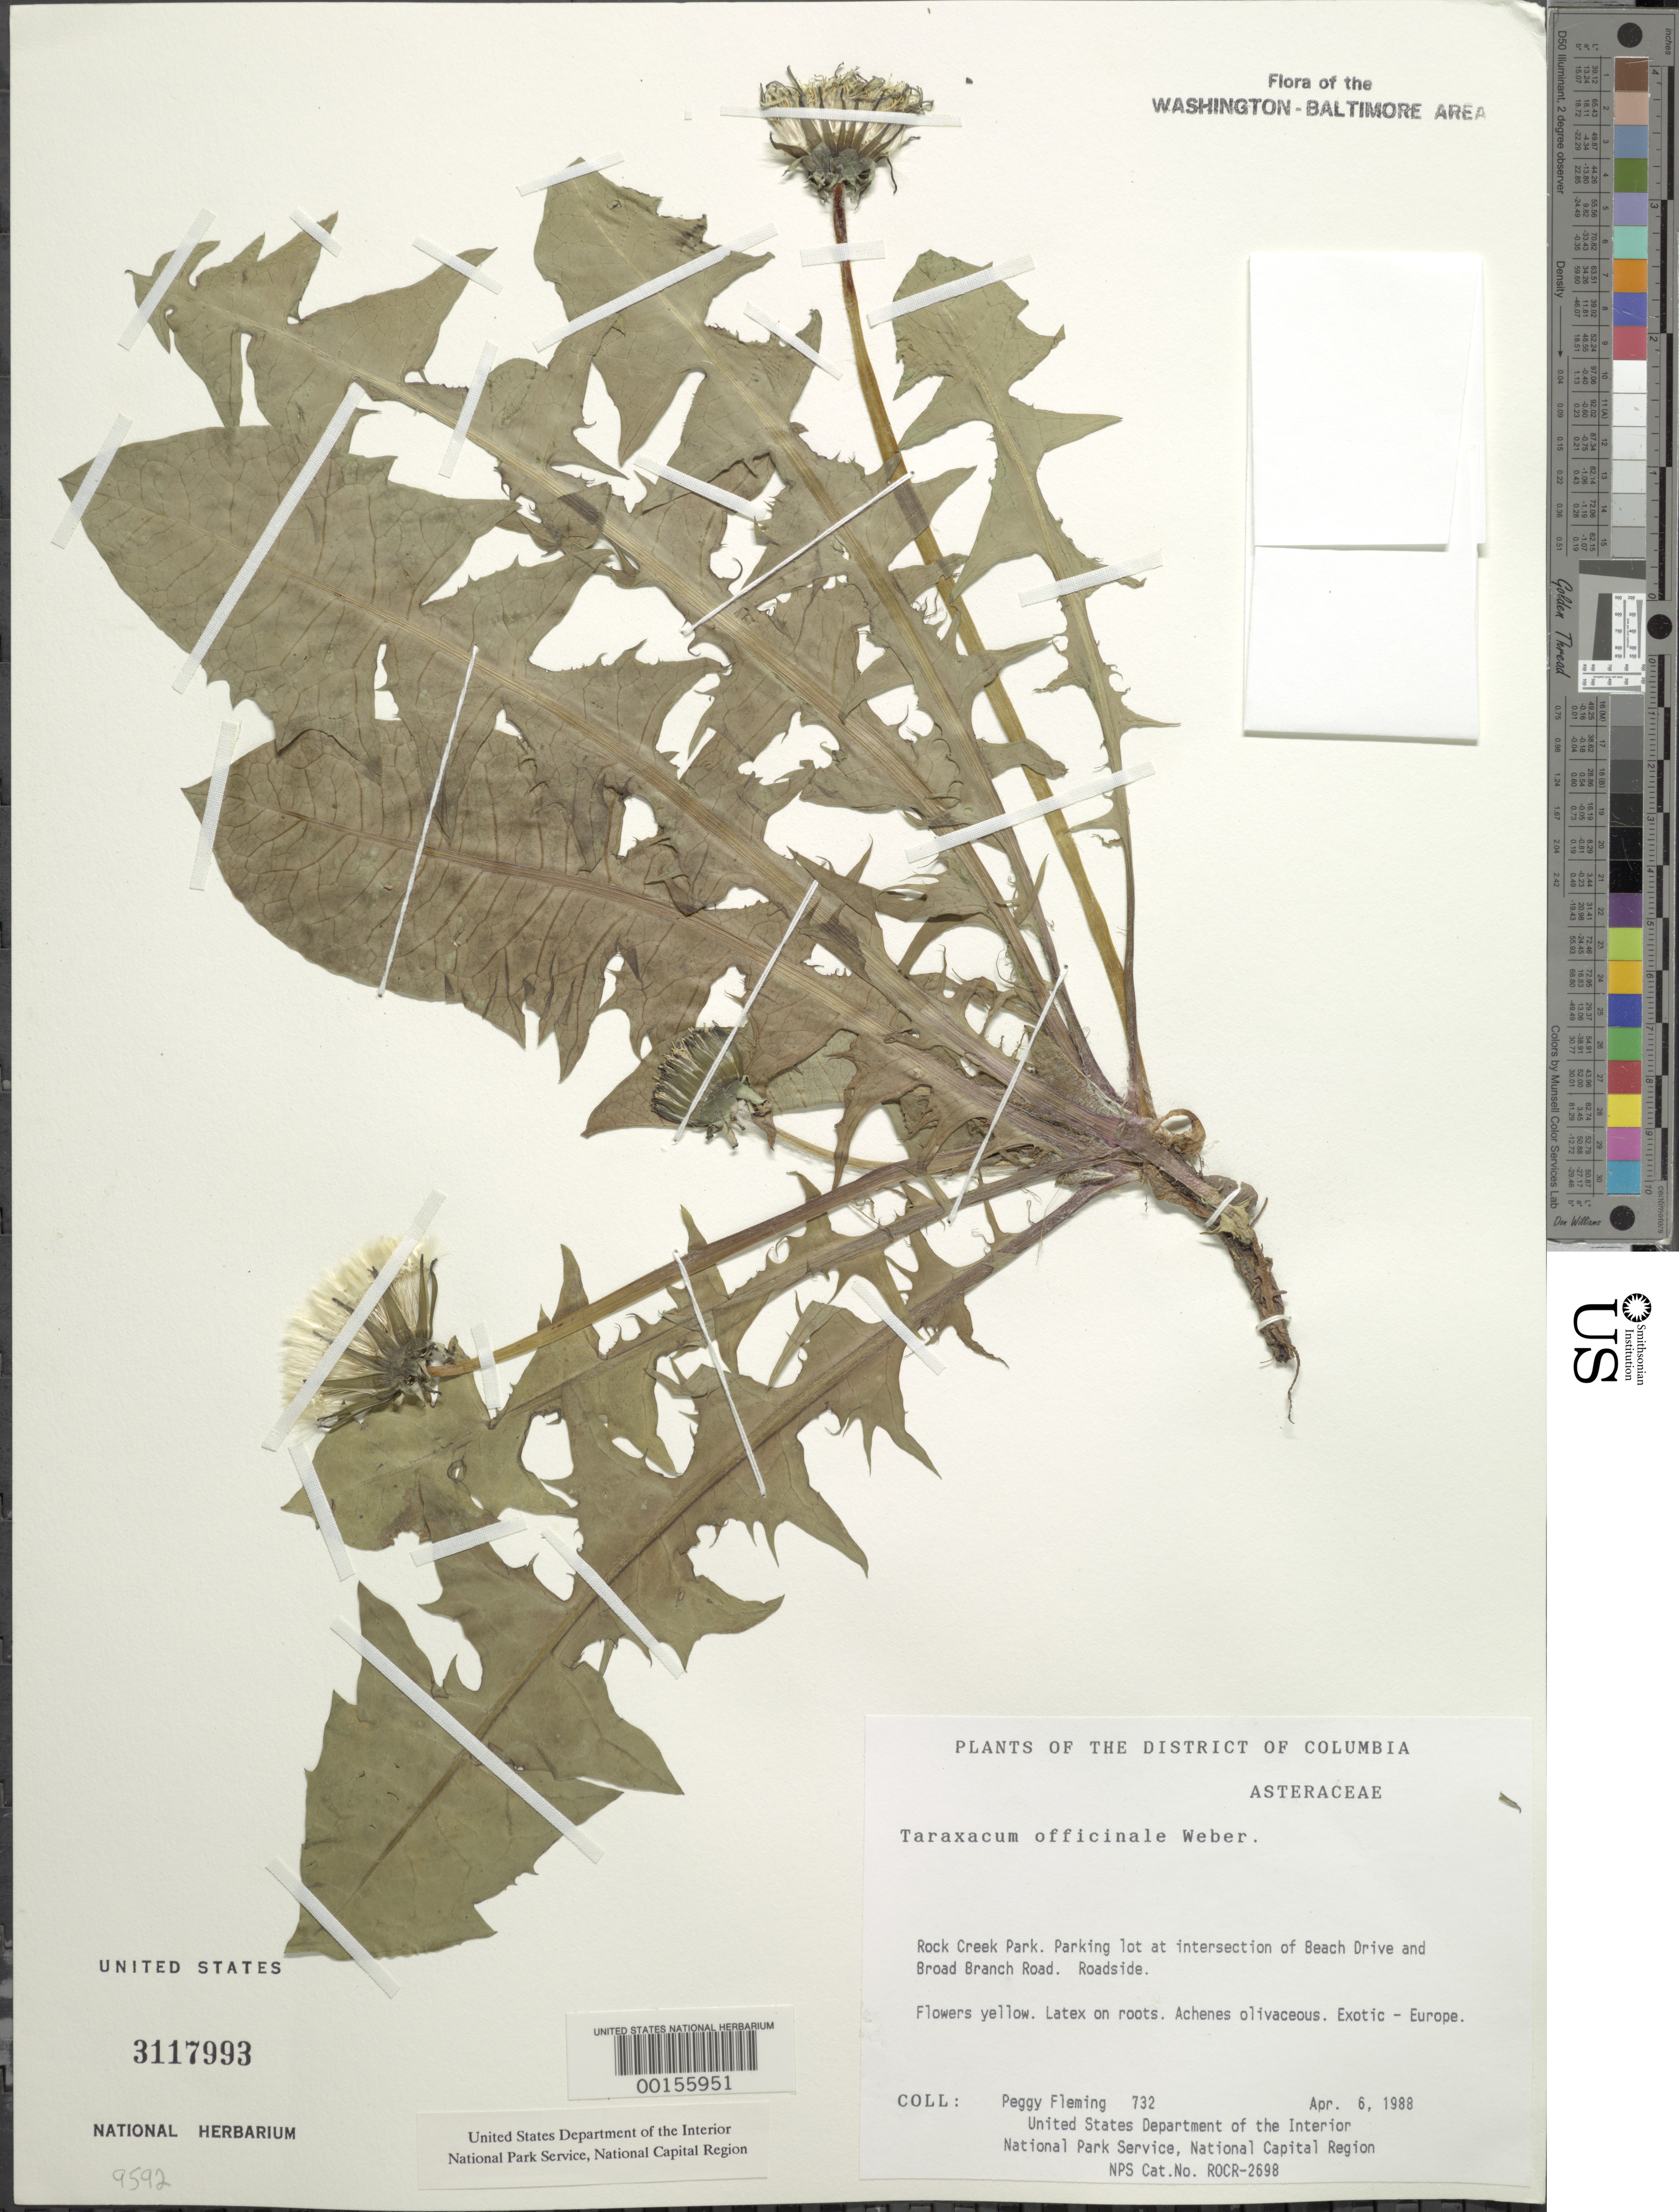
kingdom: Plantae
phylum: Tracheophyta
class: Magnoliopsida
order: Asterales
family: Asteraceae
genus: Taraxacum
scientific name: Taraxacum officinale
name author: G.H. Weber ex F.H. Wigg.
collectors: P. Fleming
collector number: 732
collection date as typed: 06 Apr 1988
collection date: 1988-04-06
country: United States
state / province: District of Columbia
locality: Rock Creek Park, Beach Drive and Broad Branch Road Rock Creek Park & vicinity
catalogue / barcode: US 3117993